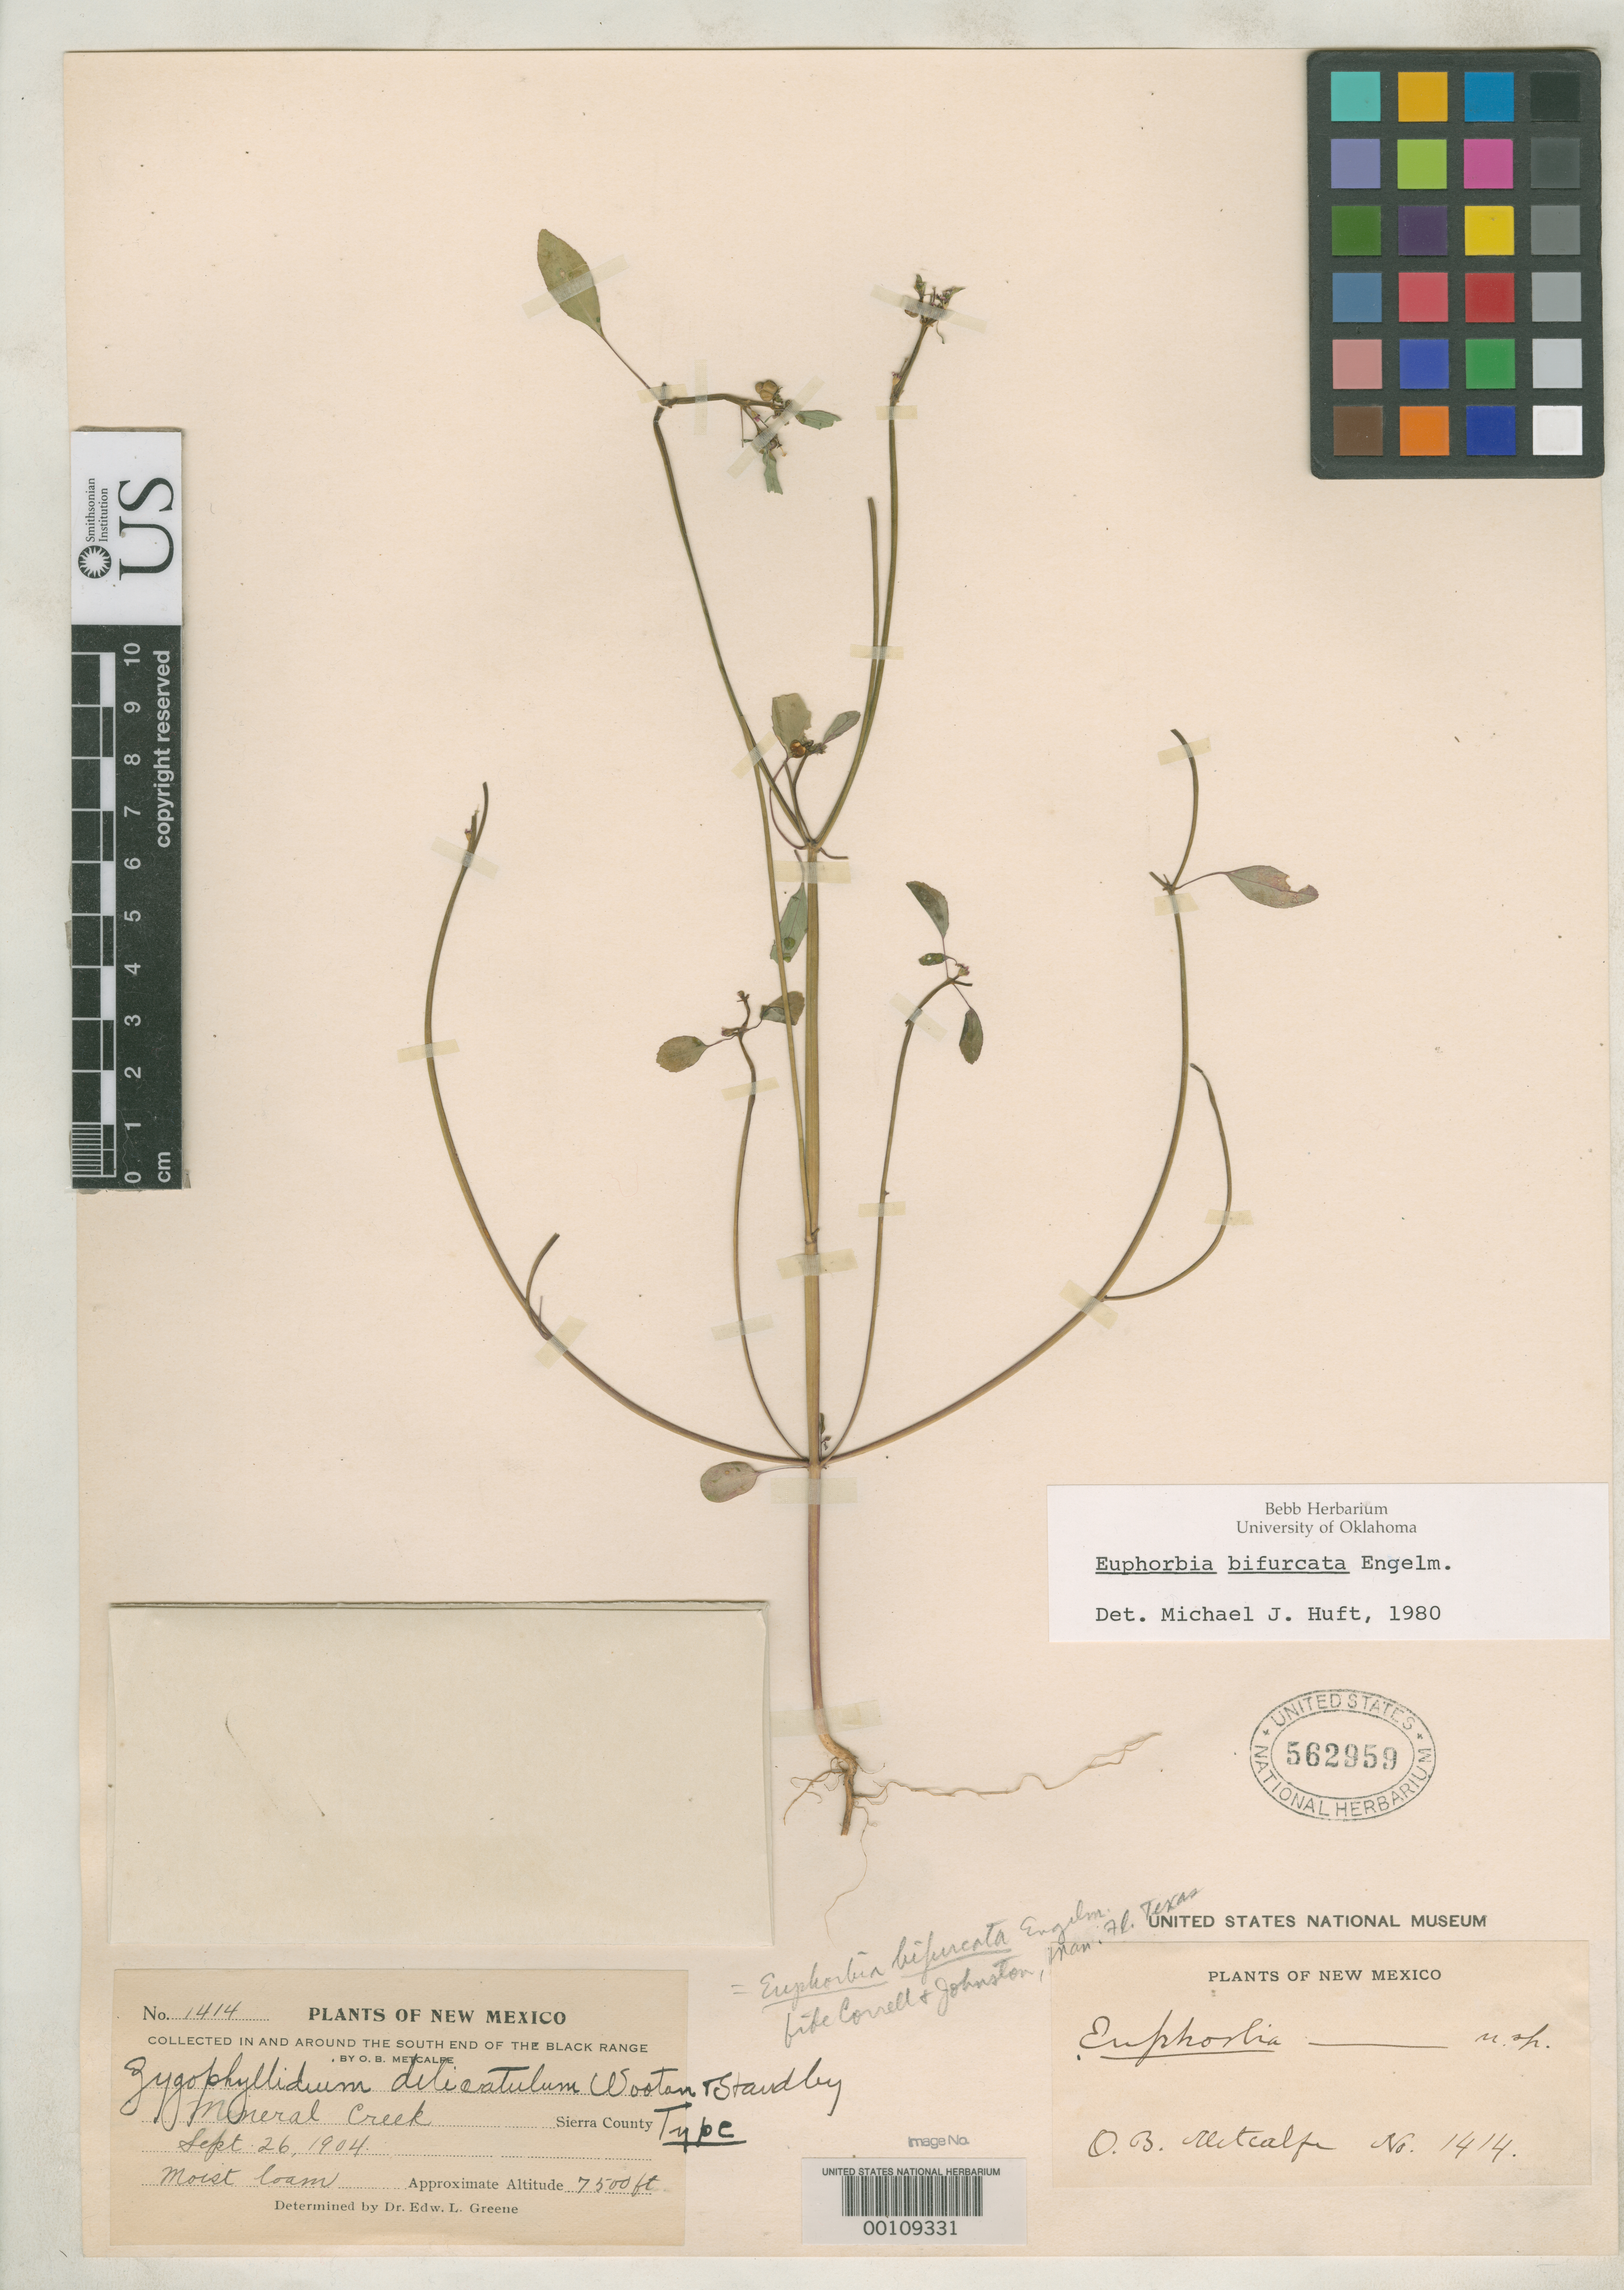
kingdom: Plantae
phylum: Tracheophyta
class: Magnoliopsida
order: Malpighiales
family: Euphorbiaceae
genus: Zygophyllidium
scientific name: Zygophyllidium delicatulum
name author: Wooton & Standl.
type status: Holotype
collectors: O. B. Metcalfe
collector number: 1414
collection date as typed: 26 Sep 1904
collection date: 1904-09-26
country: United States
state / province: New Mexico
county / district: Sierra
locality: On Mineral Creek.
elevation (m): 2250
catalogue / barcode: US 562959